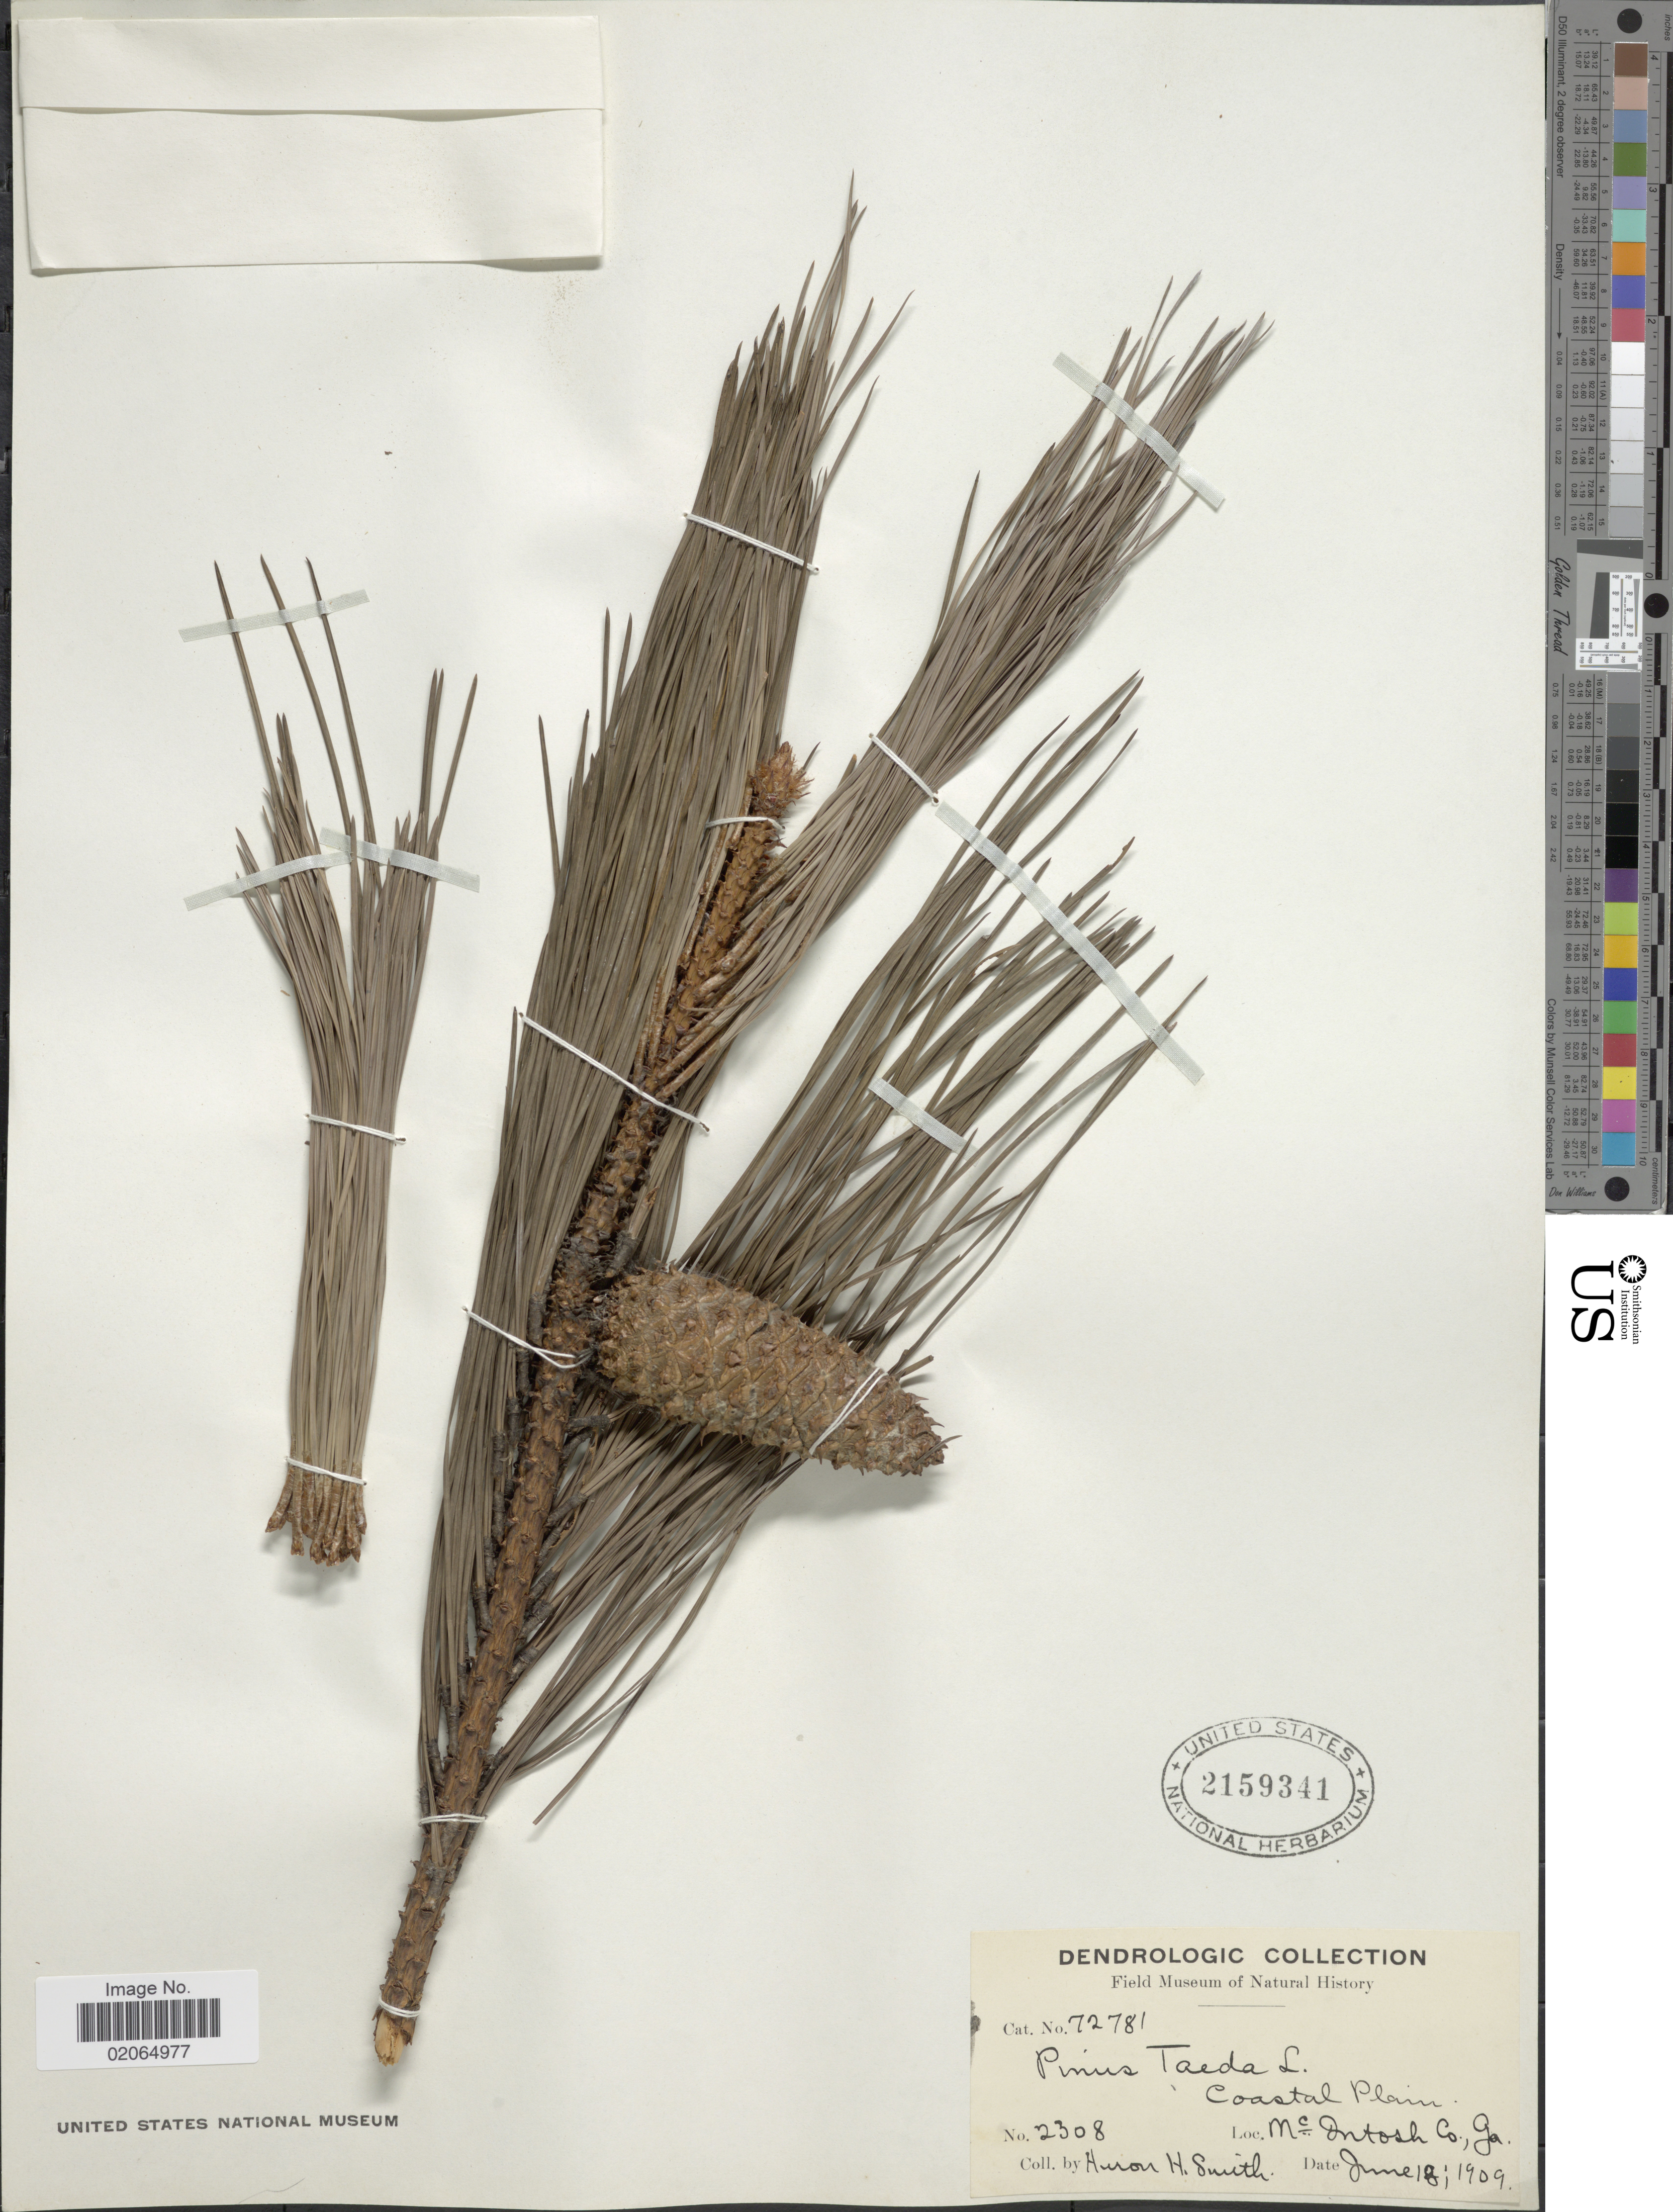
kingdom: Plantae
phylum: Tracheophyta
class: Pinopsida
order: Pinales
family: Pinaceae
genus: Pinus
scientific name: Pinus taeda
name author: L.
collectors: Huron H. Smith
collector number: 72781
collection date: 1909-06-18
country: United States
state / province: Georgia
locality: Coastal Plain, McIntosh Co., Ga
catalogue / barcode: US 2159341